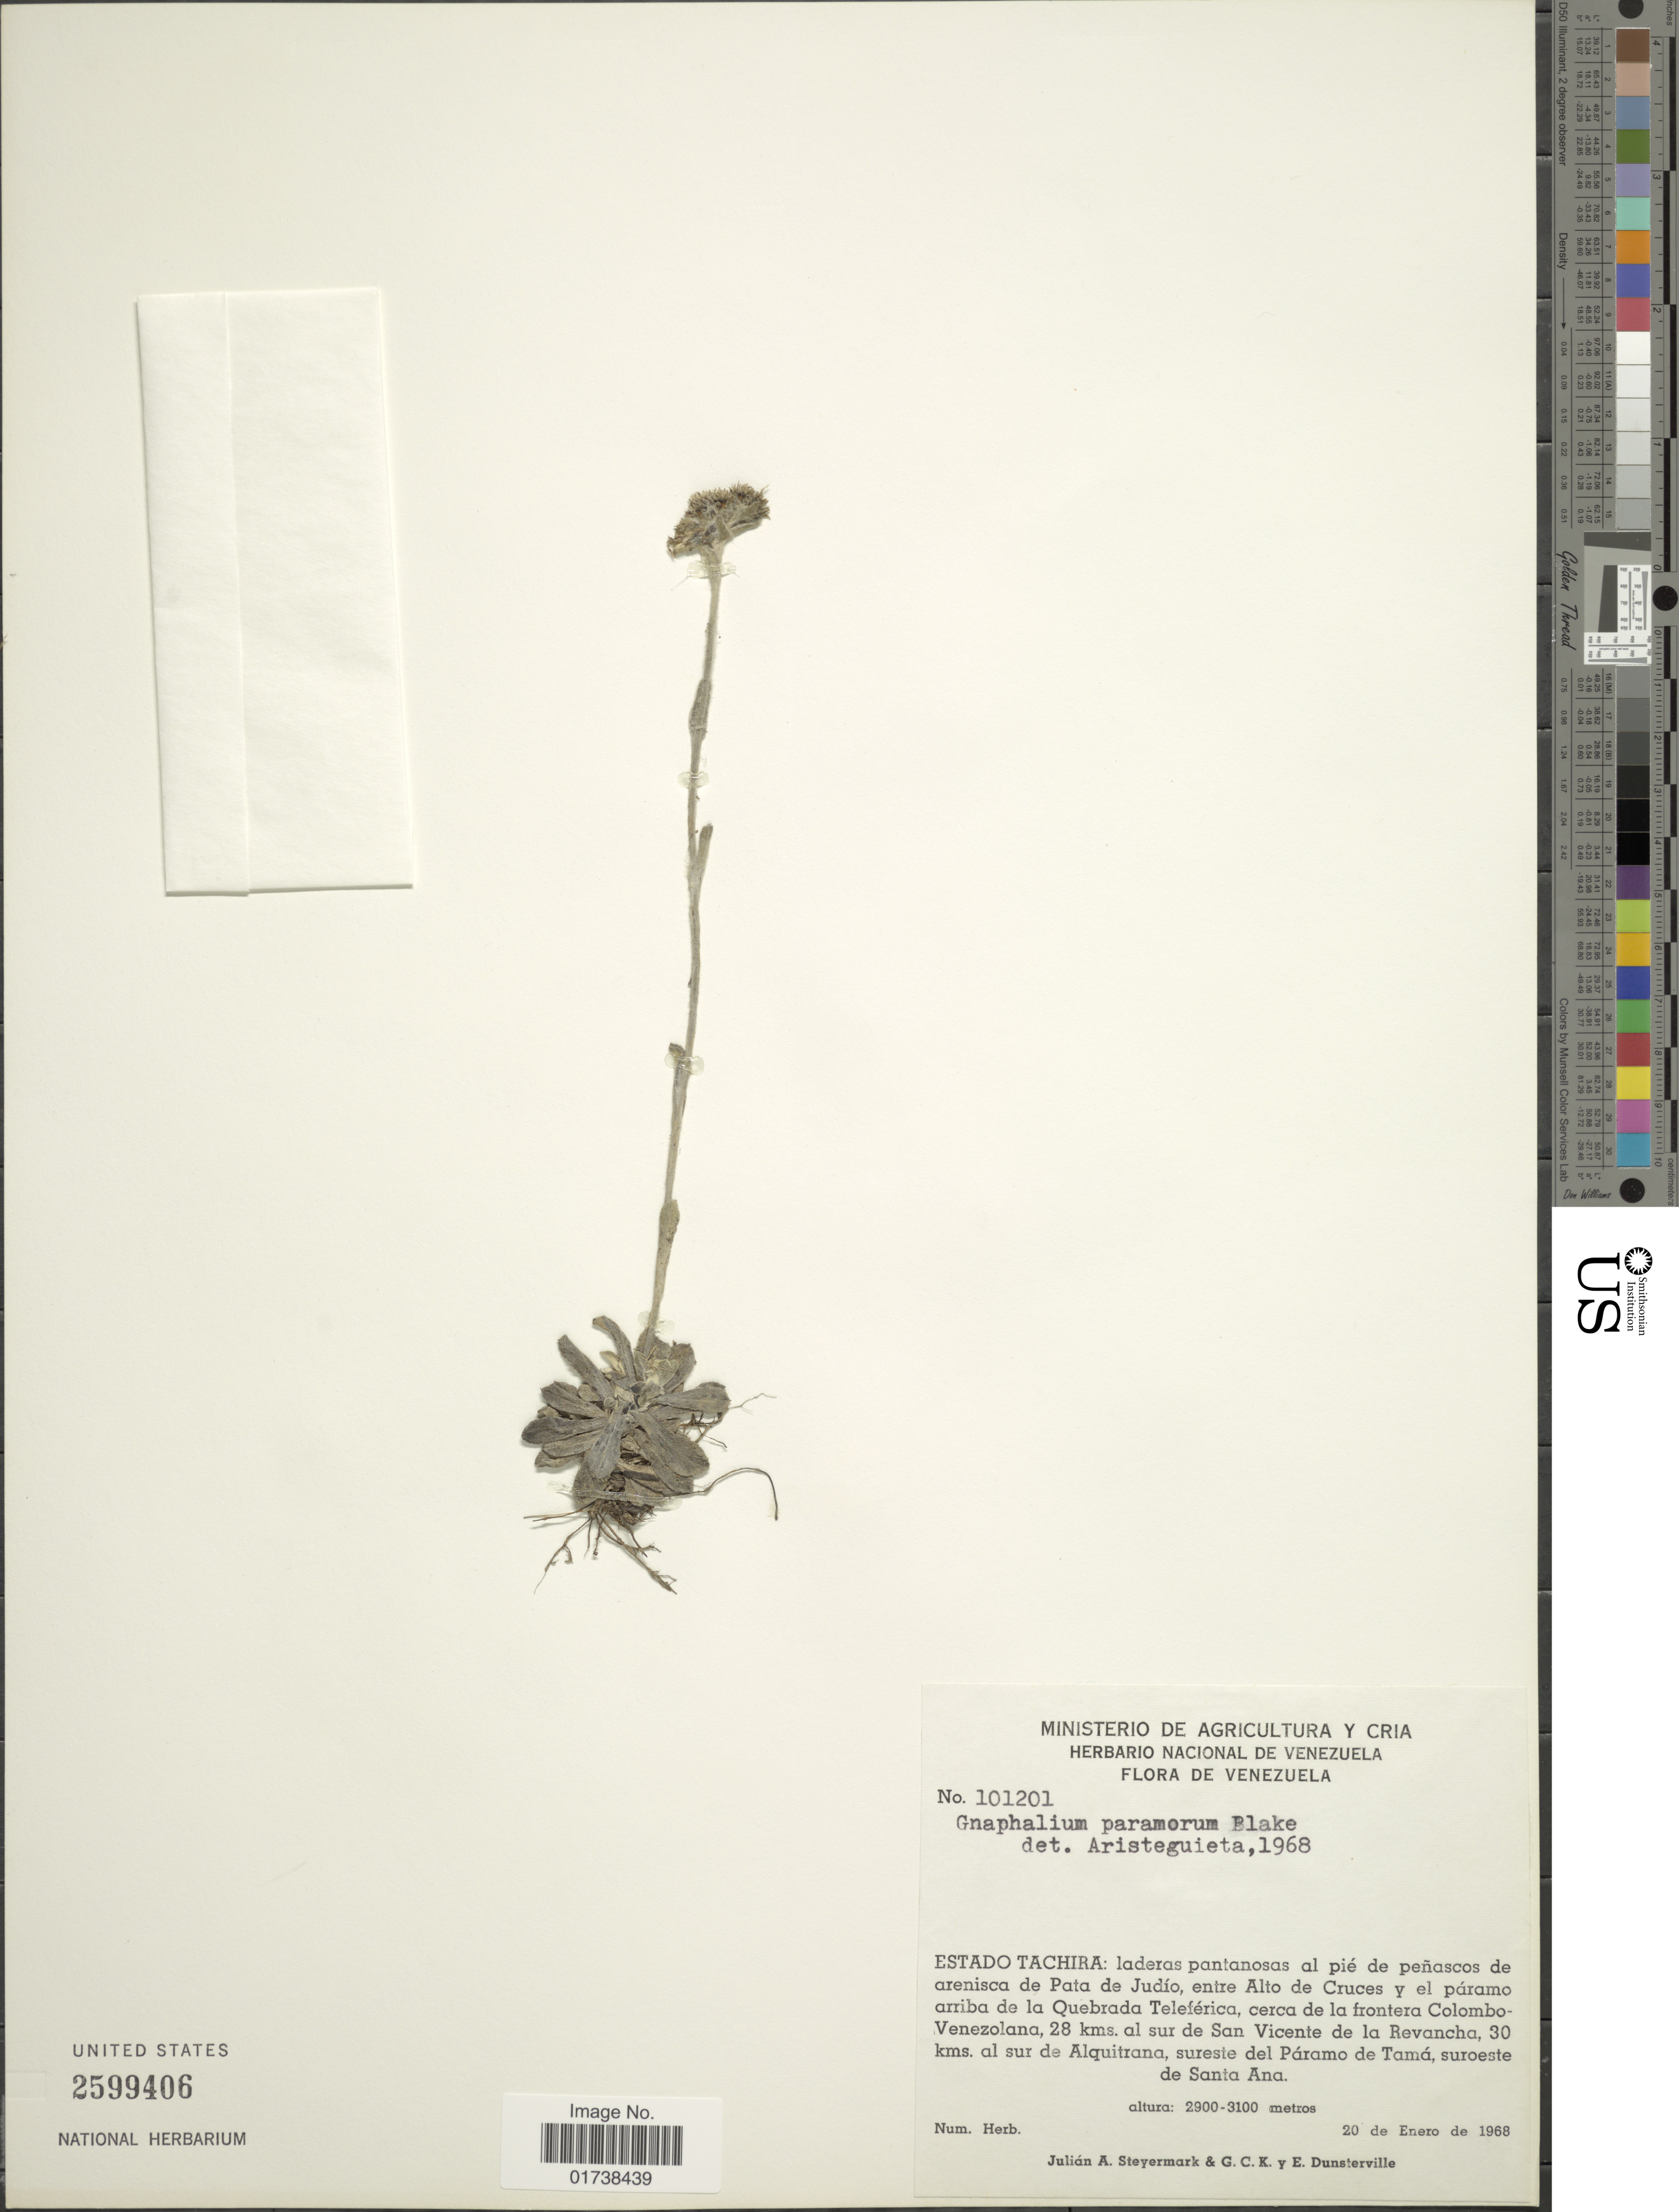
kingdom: Plantae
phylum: Tracheophyta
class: Magnoliopsida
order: Asterales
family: Asteraceae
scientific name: Orognaphalon paramorum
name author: (S.F. Blake) G.L. Nesom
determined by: Nesom, Guy L.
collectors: J. Steyermark, G. C. K. Dunsterville & E. Dunsterville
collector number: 101201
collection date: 1968-01-20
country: Venezuela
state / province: Tachira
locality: Laderas pantanosas al pie de penascos de arenisca de Pata de Judio, entre Alto de Cruces y el paramo arriba de la Quebrada Teleferica, cerca de la frontera Colombo Venezlana, 28 kms. al sur de San Vicente de la Revancha, 30 kms. al sur de Alquitrana, sureste del Paramo de Tama, suroeste, de Santa Ana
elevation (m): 2900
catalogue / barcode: US 2599406